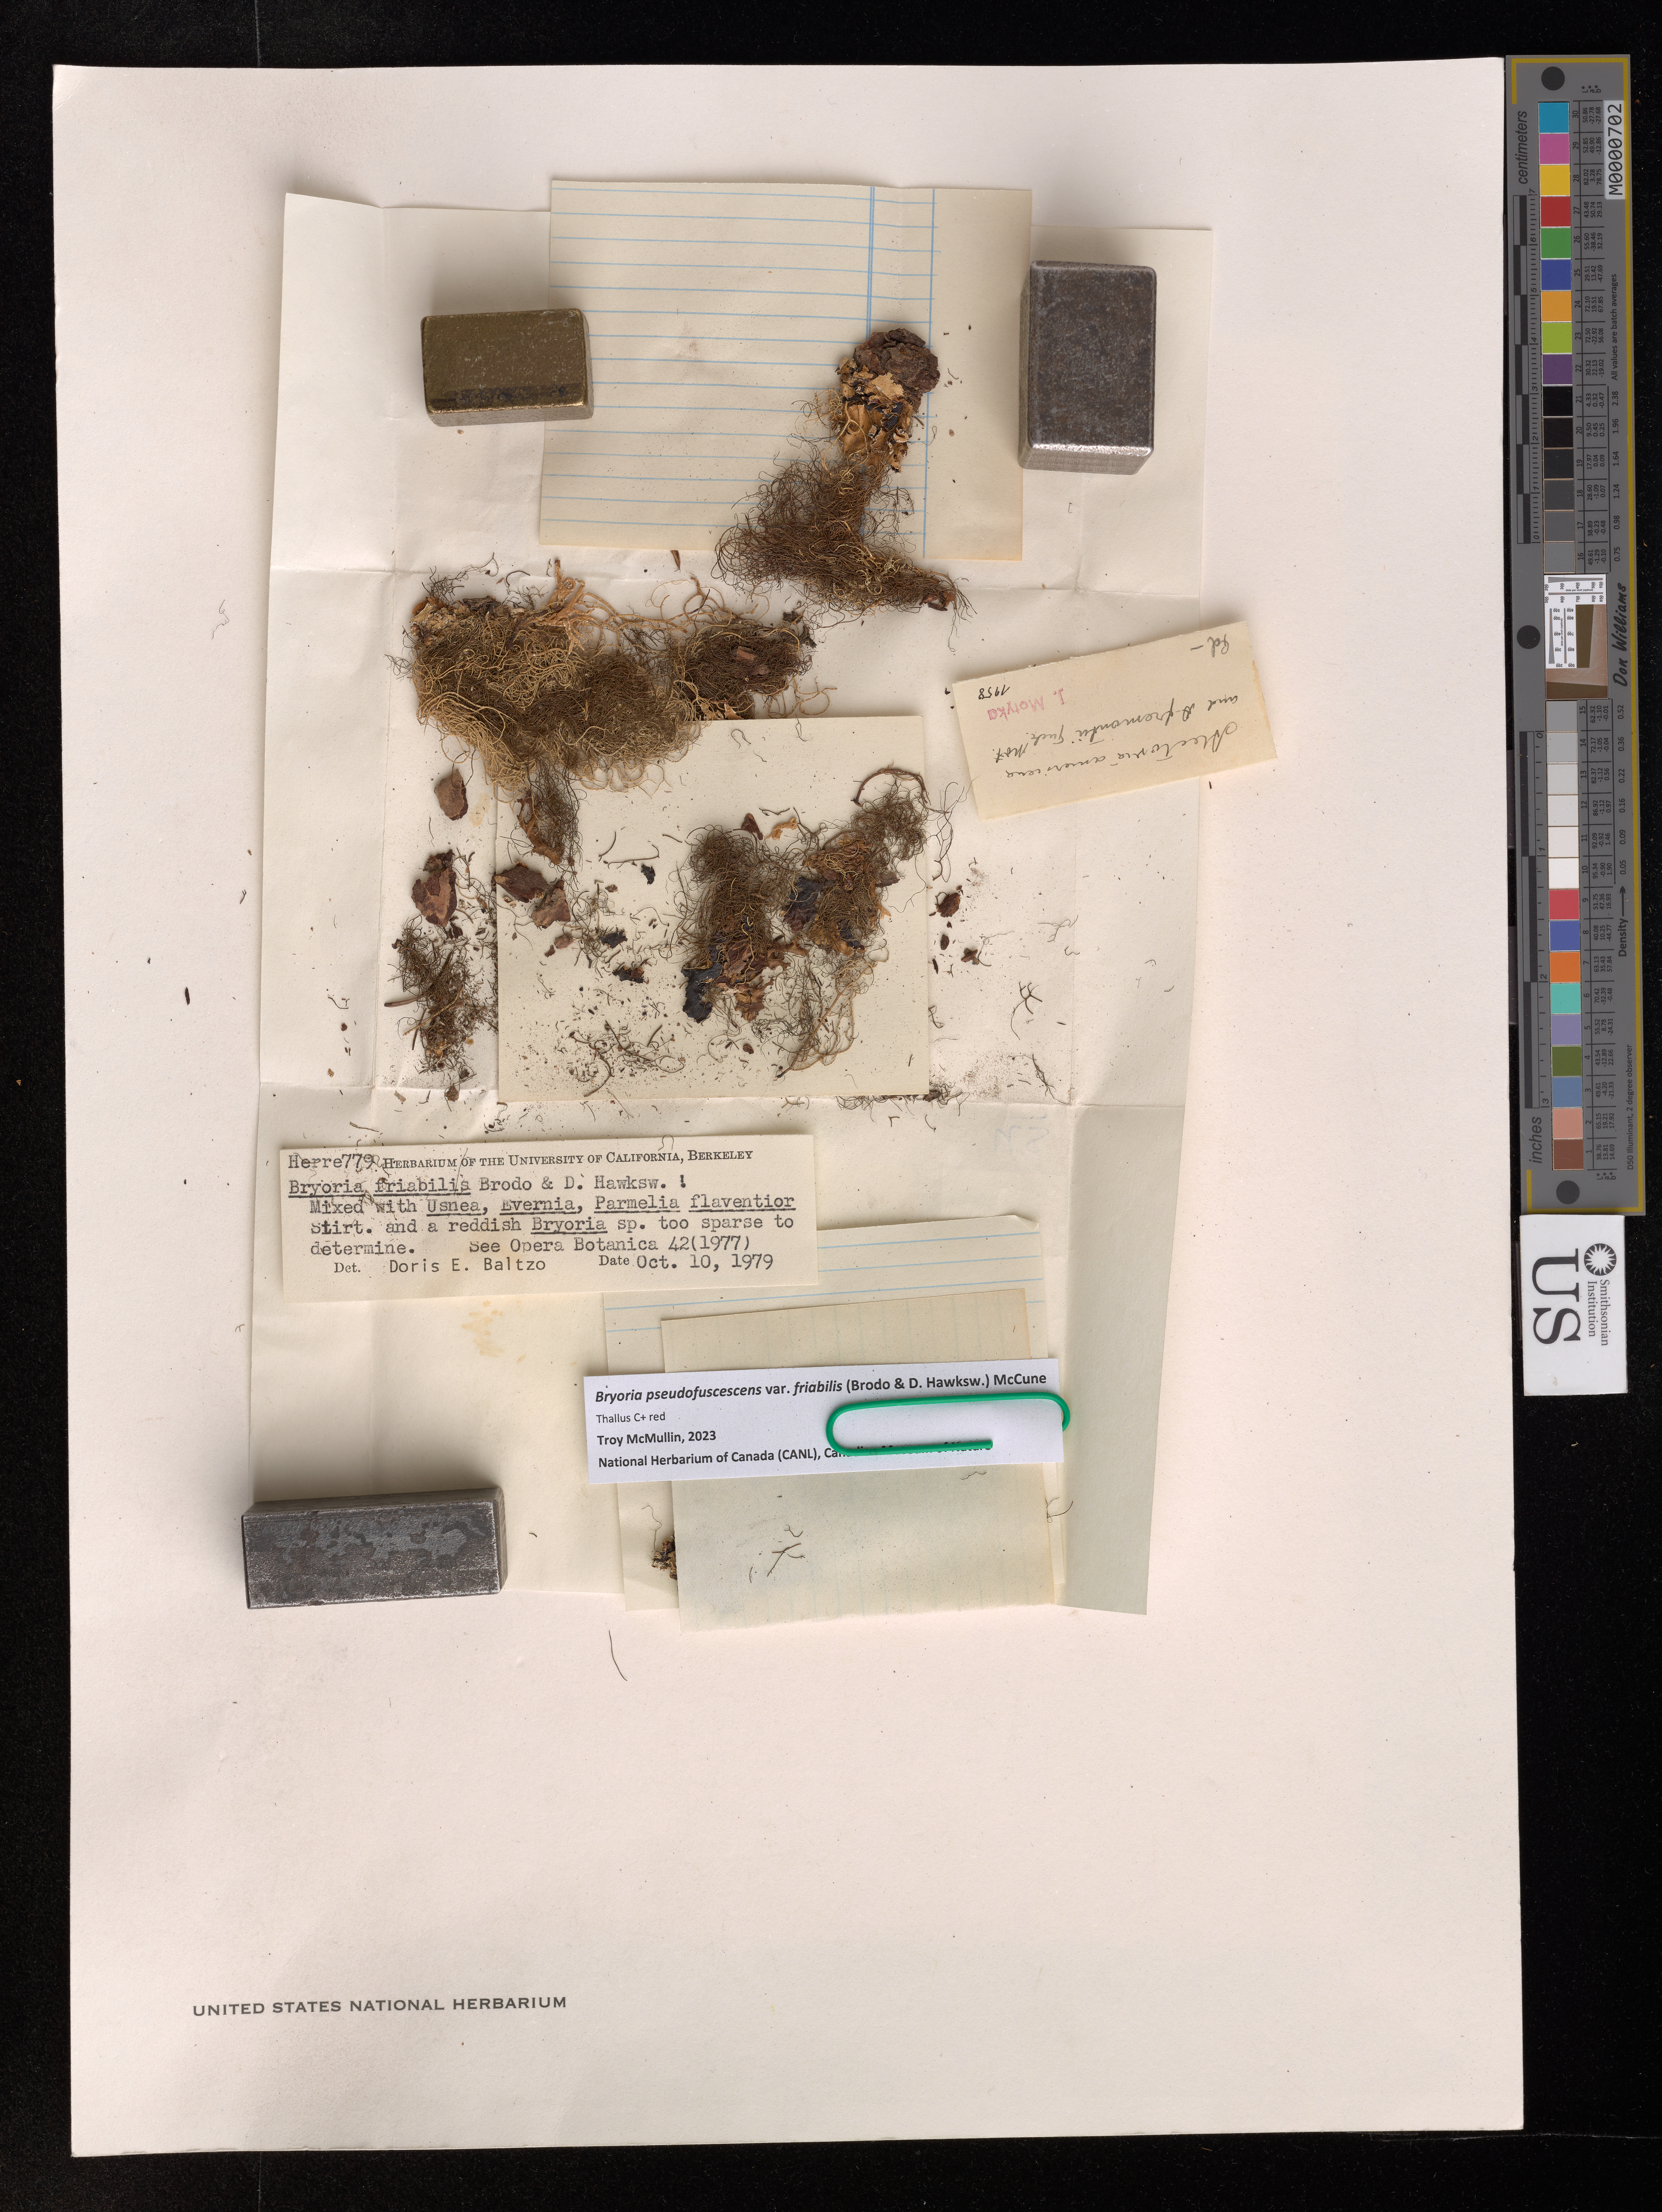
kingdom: Fungi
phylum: Ascomycota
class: Lecanoromycetes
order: Lecanorales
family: Parmeliaceae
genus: Bryoria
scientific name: Bryoria pseudofuscescens var. friabilis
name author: (Brodo & D. Hawksw.) McCune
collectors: A. Herre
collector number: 779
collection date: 1906-06-16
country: United States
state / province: California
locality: Santa Cruz Mts., Castle Rock Ridge.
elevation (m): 762